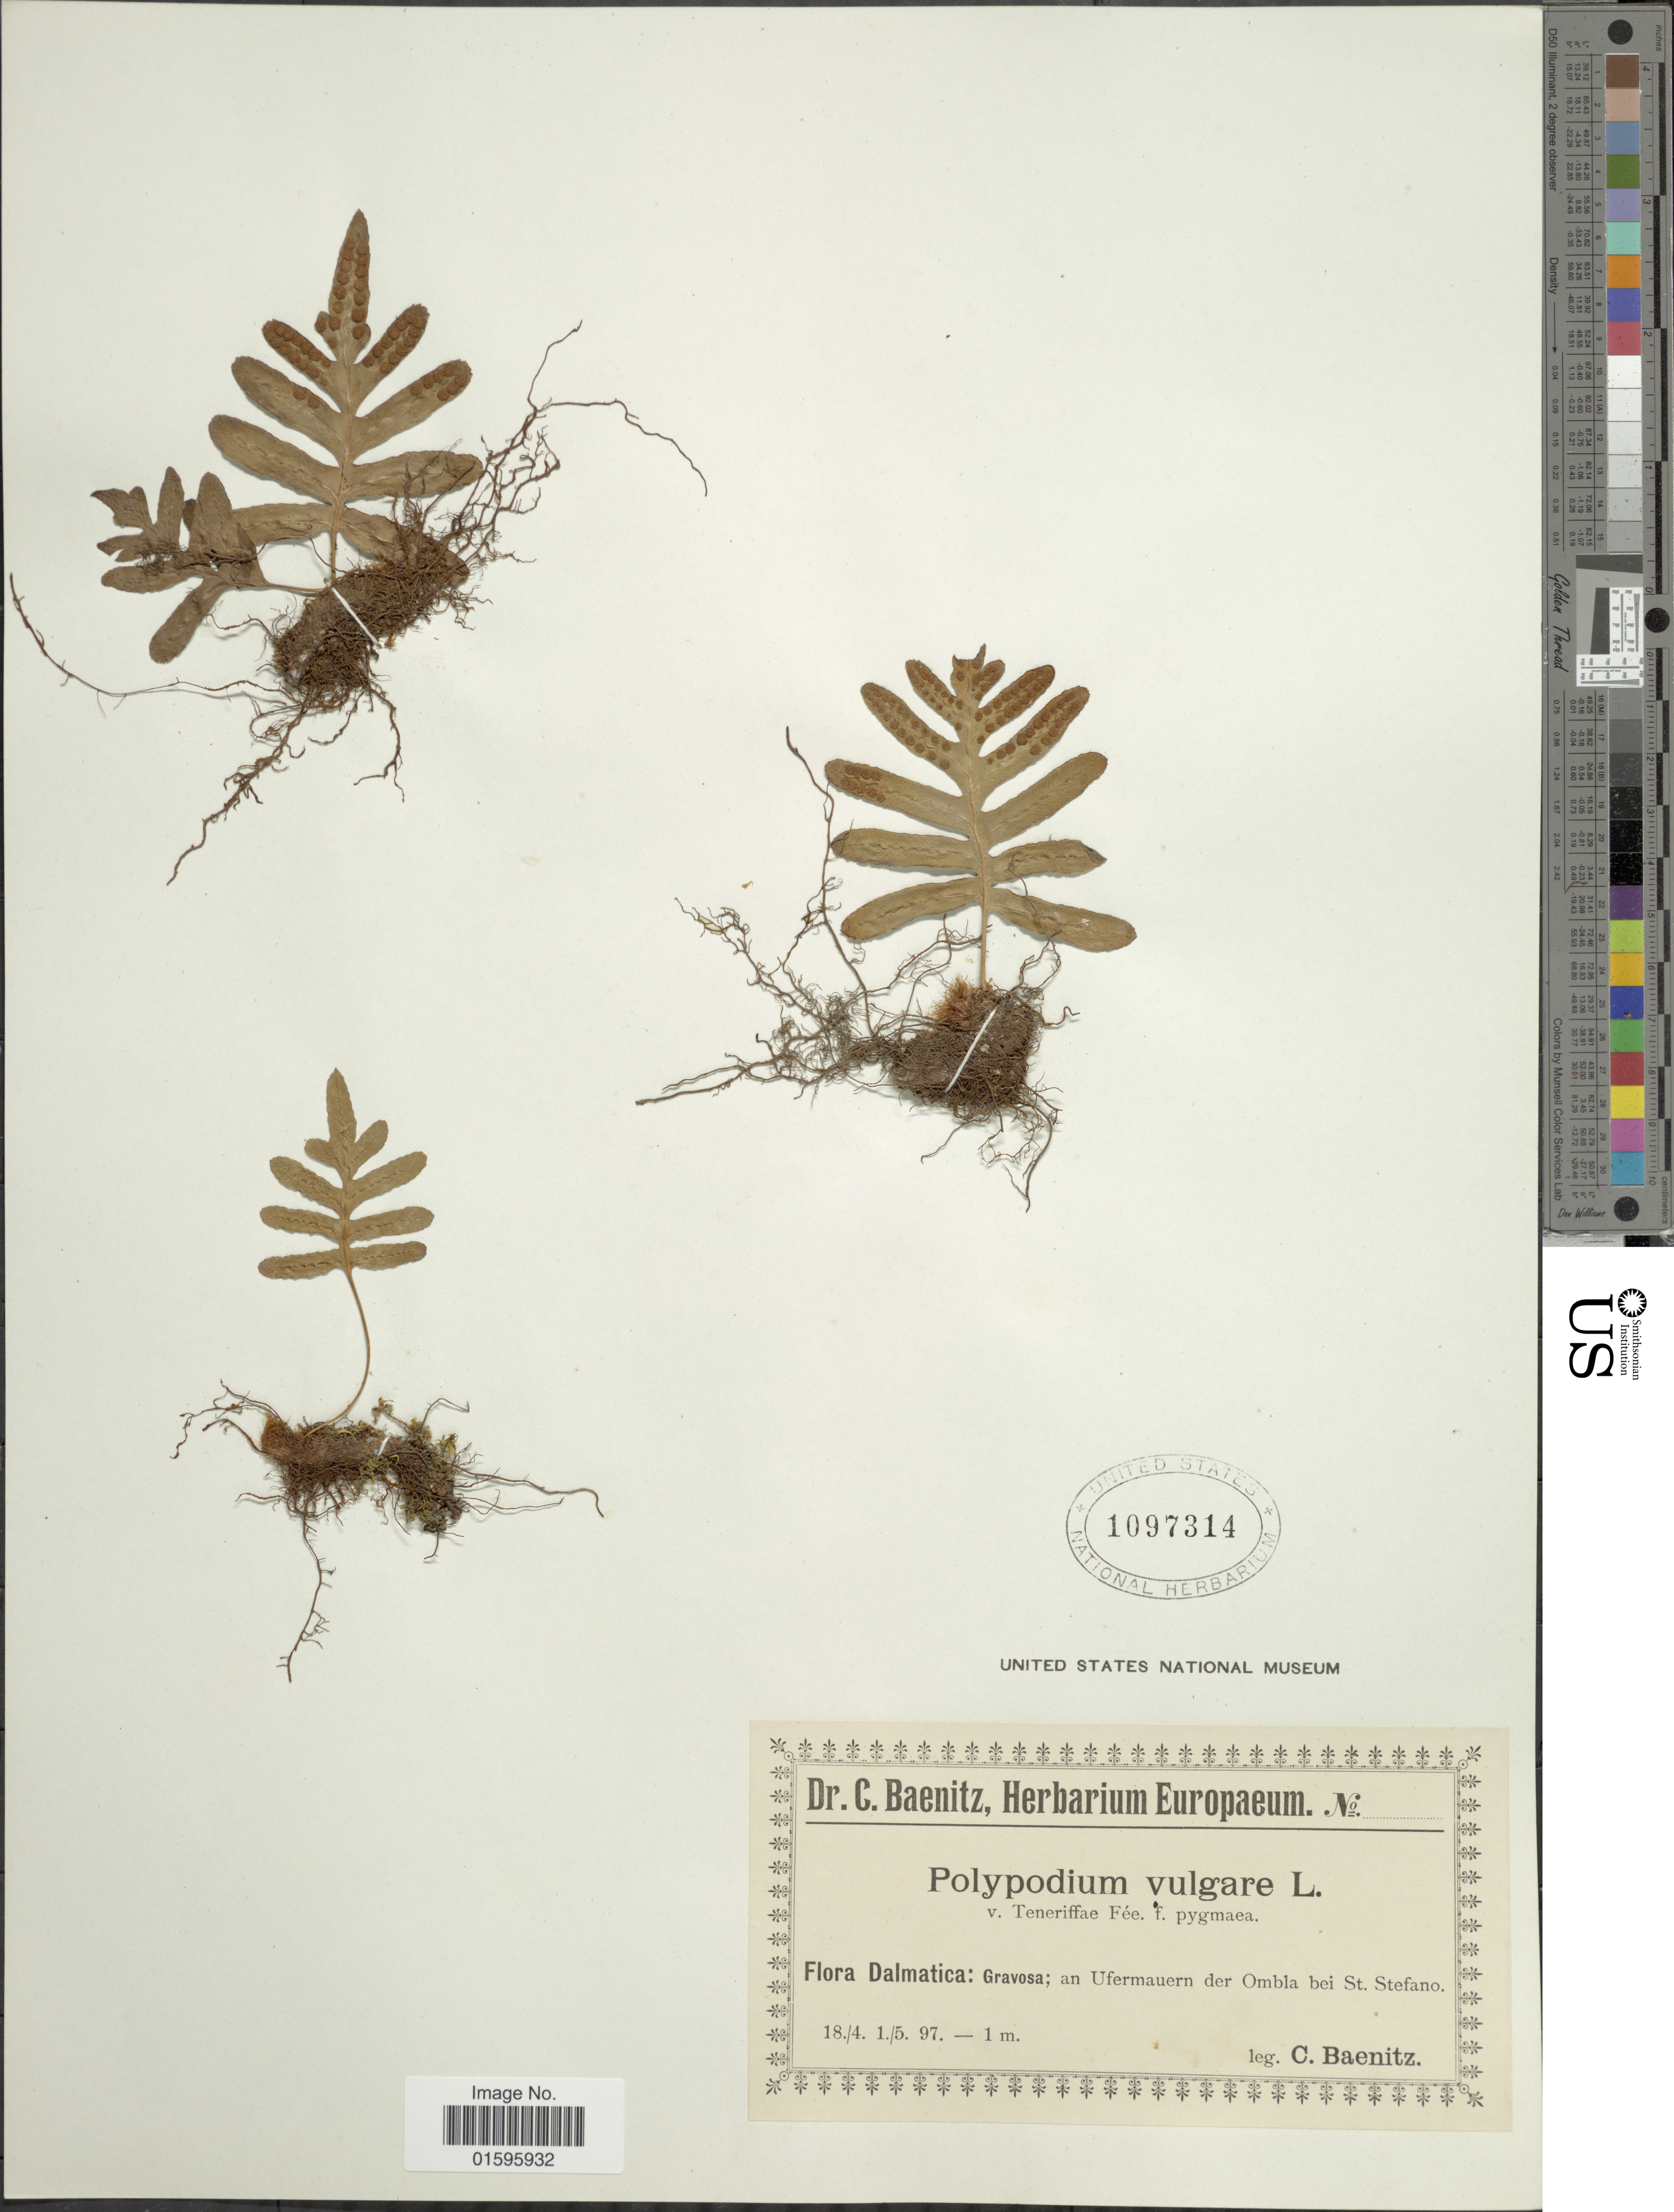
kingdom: Plantae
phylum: Tracheophyta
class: Polypodiopsida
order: Polypodiales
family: Polypodiaceae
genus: Polypodium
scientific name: Polypodium interjectum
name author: Shivas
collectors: C. G. Baenitz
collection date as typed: Transcribed d/m/y: 18/4/97 to 1/5/97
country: Croatia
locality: Dalmatica: Gravosa; an Ufermauern der Ombla bei St. Stefano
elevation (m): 1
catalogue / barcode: US 1097314